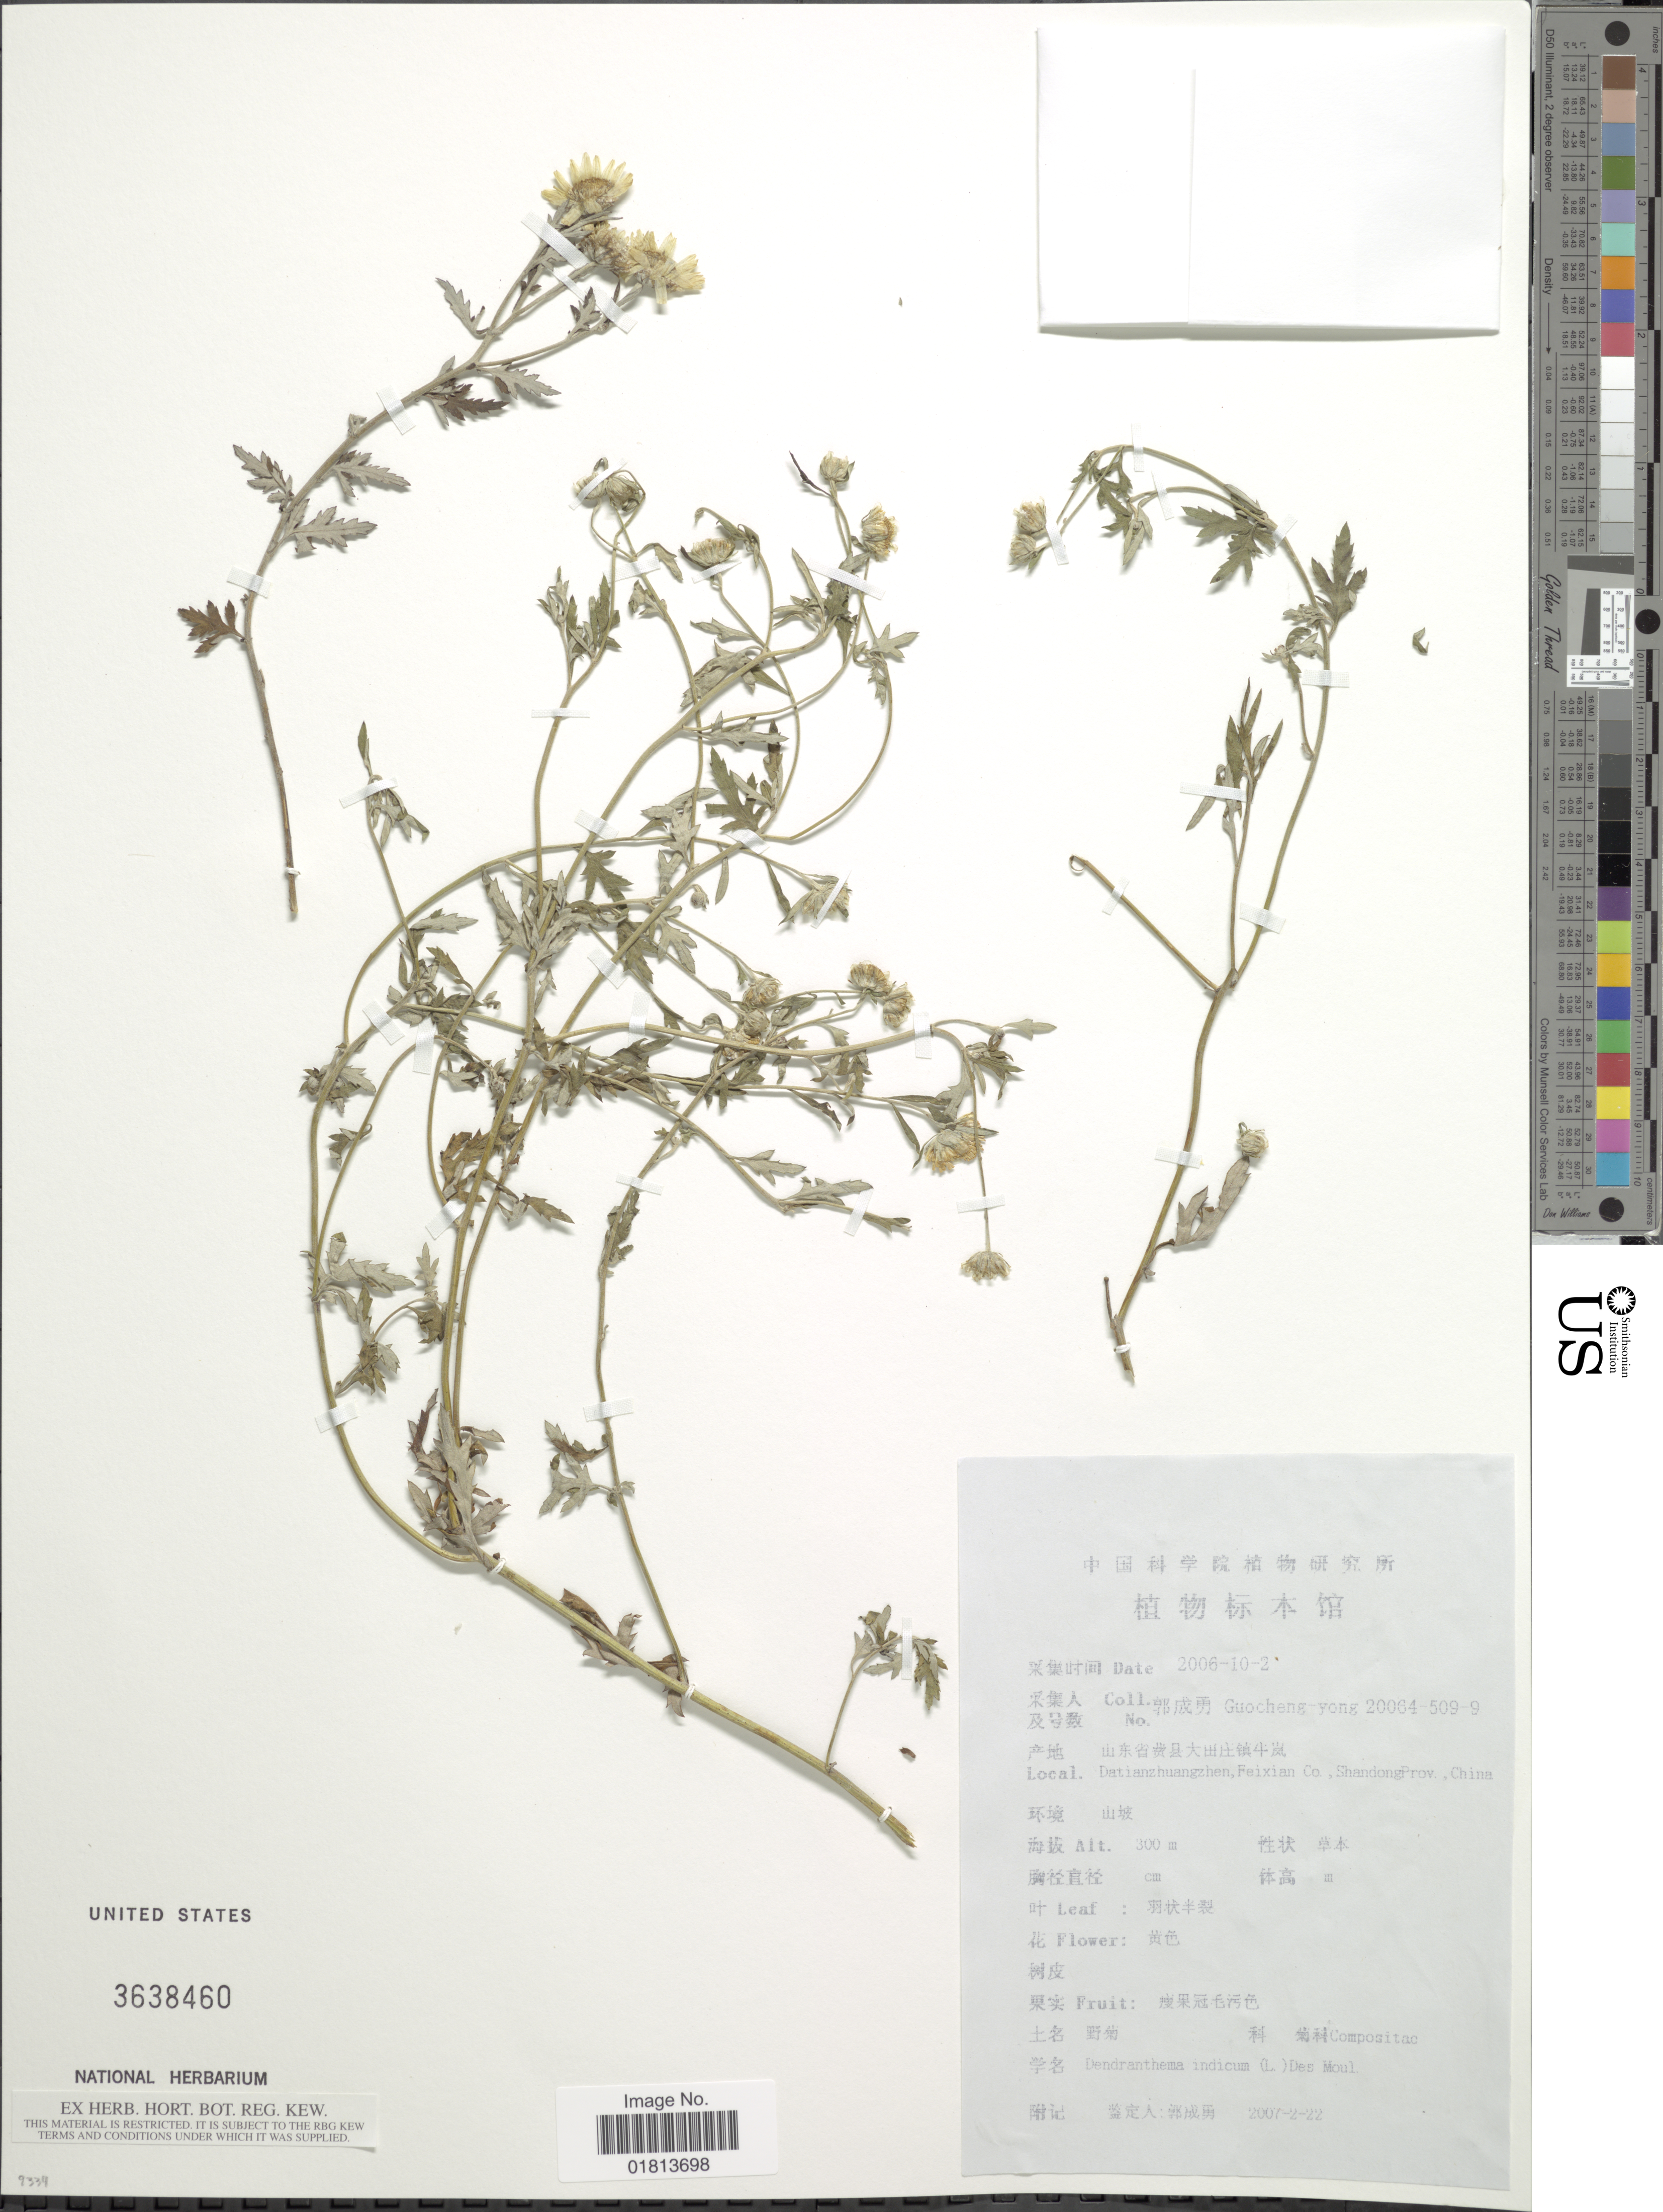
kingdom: Plantae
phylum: Tracheophyta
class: Magnoliopsida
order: Asterales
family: Asteraceae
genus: Dendranthema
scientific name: Dendranthema indicum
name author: (L.) Des Moul.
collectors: Guo cheng-yong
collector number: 200645099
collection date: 2006-10-02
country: China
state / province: Shandong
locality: Datianzhuangzhen, Feixian Co., Shangdon Prov., China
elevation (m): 300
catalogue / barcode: US 3638460